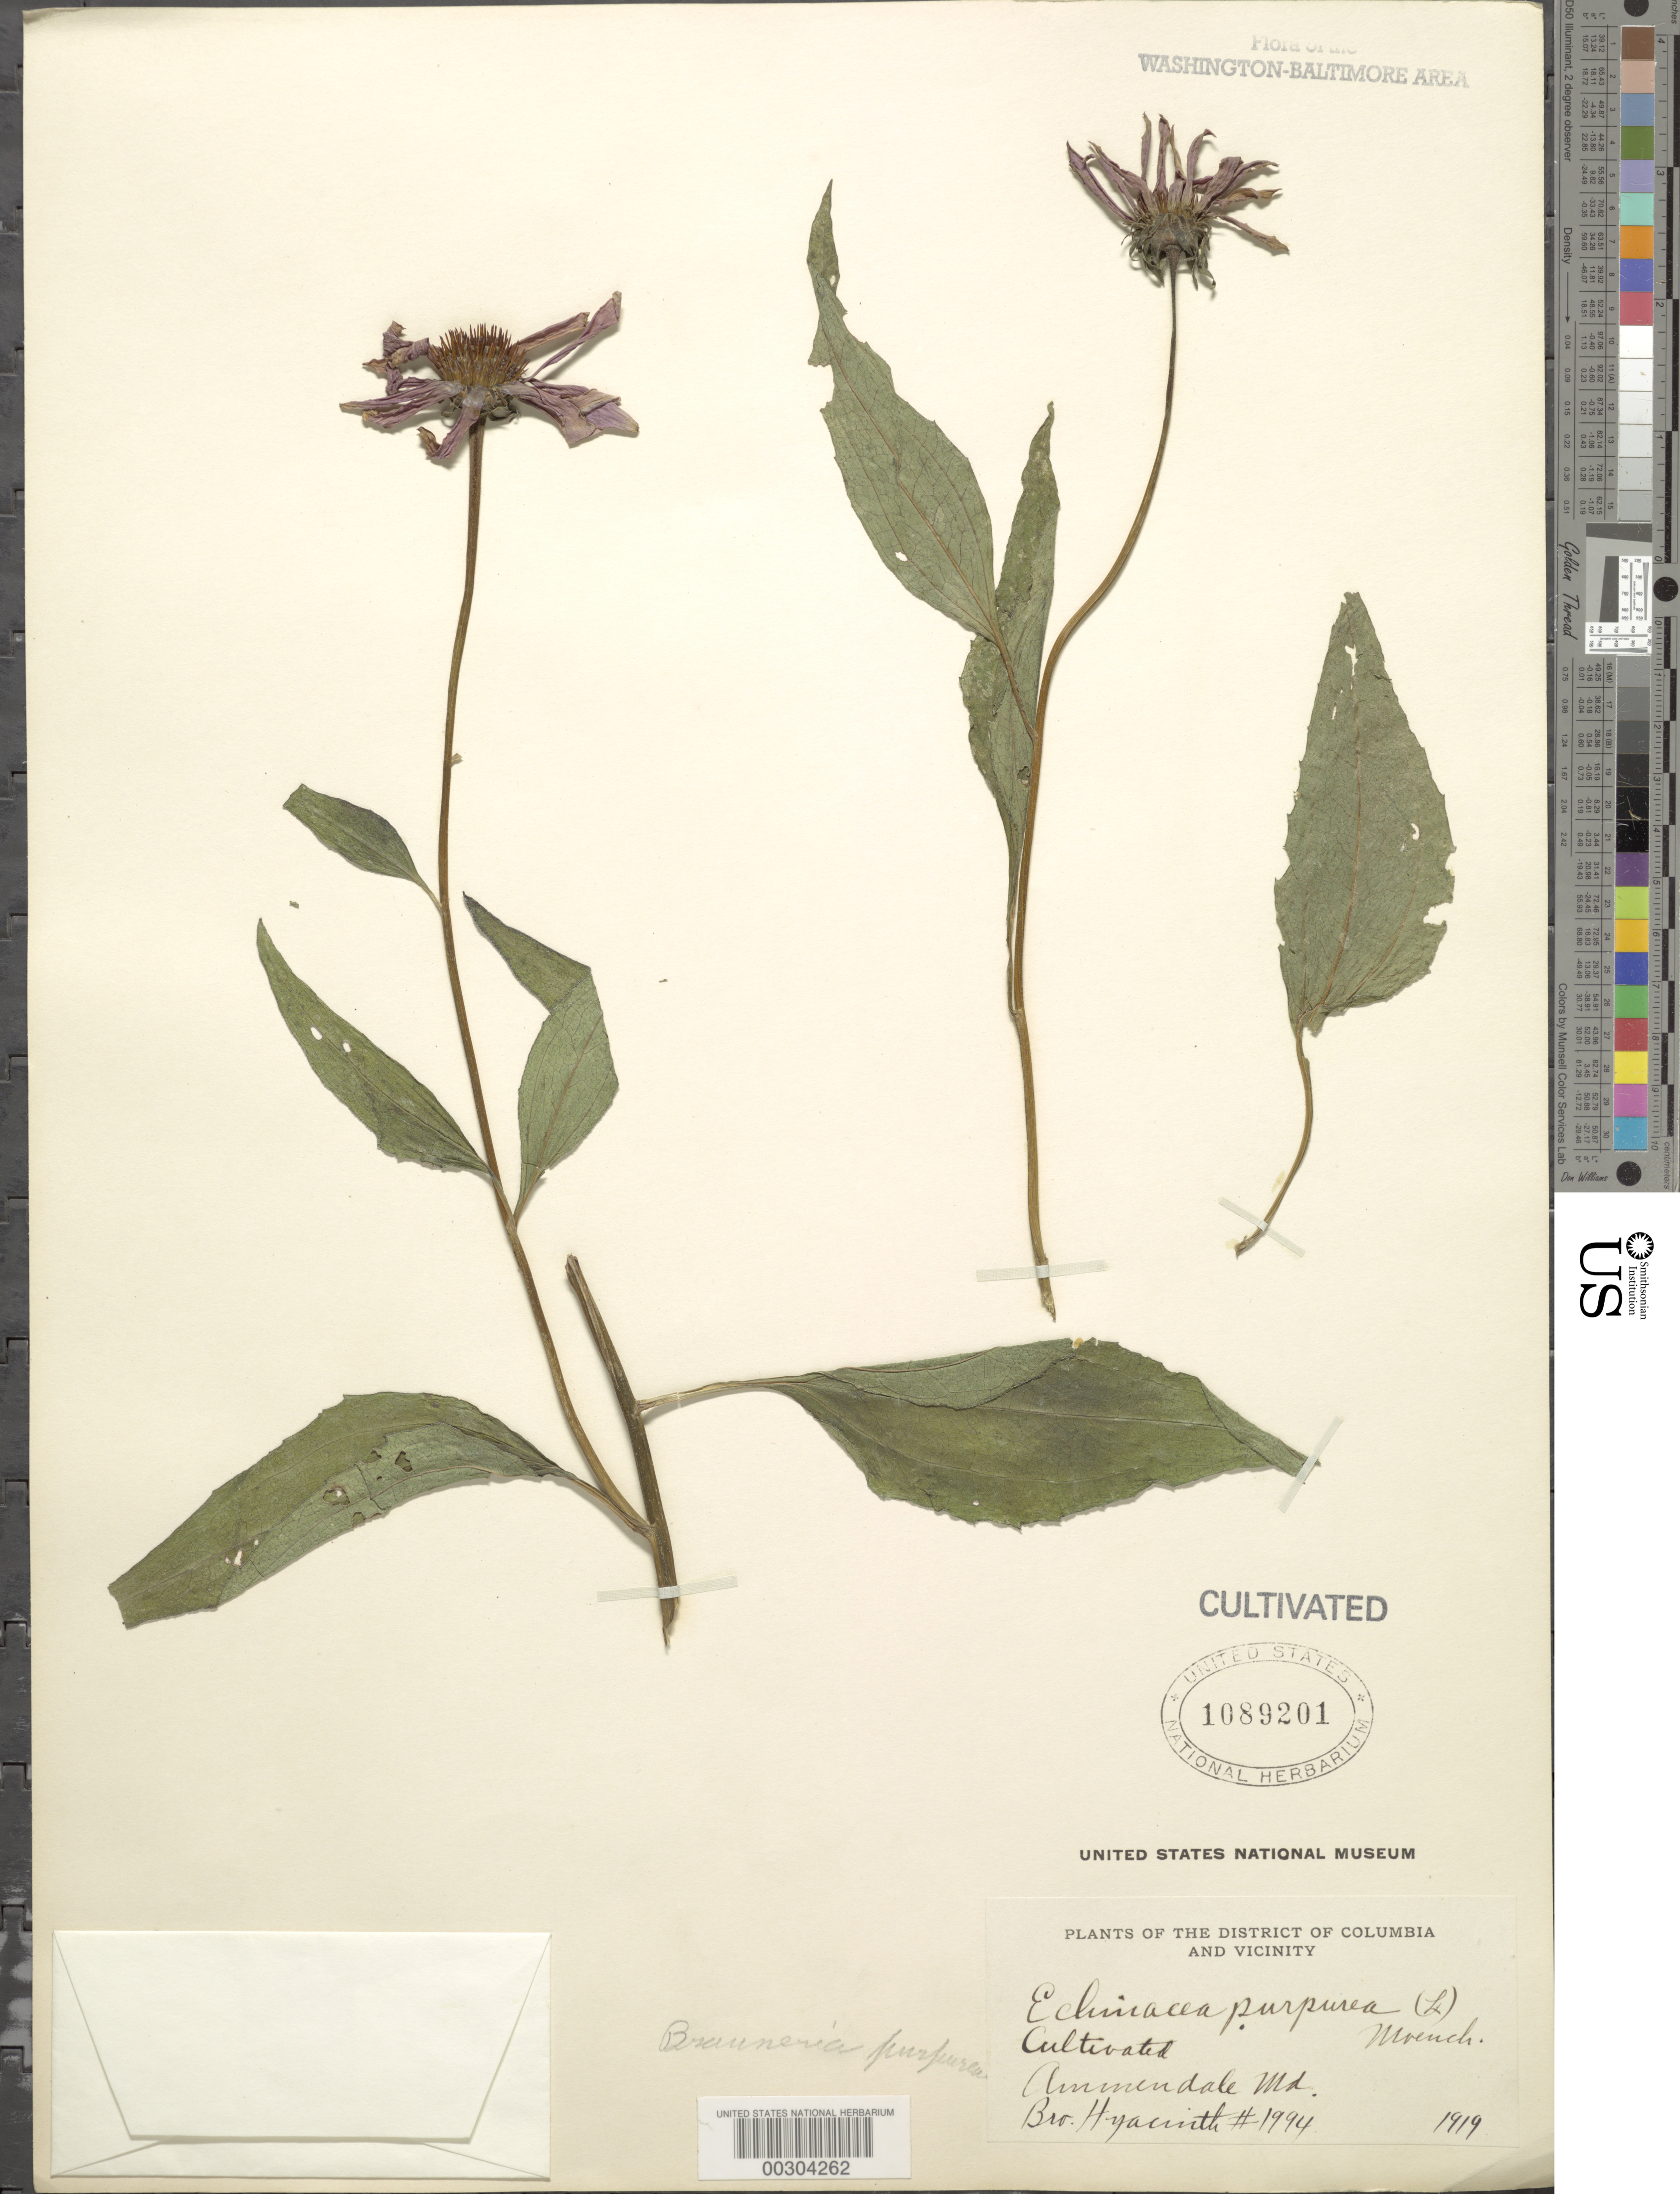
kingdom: Plantae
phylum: Tracheophyta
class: Magnoliopsida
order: Asterales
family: Asteraceae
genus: Echinacea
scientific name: Echinacea purpurea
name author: (L.) Moench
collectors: F. Hyacinth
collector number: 1994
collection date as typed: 1919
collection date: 1919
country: United States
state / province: Maryland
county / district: Prince George's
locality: Ammendale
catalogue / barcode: US 1089201